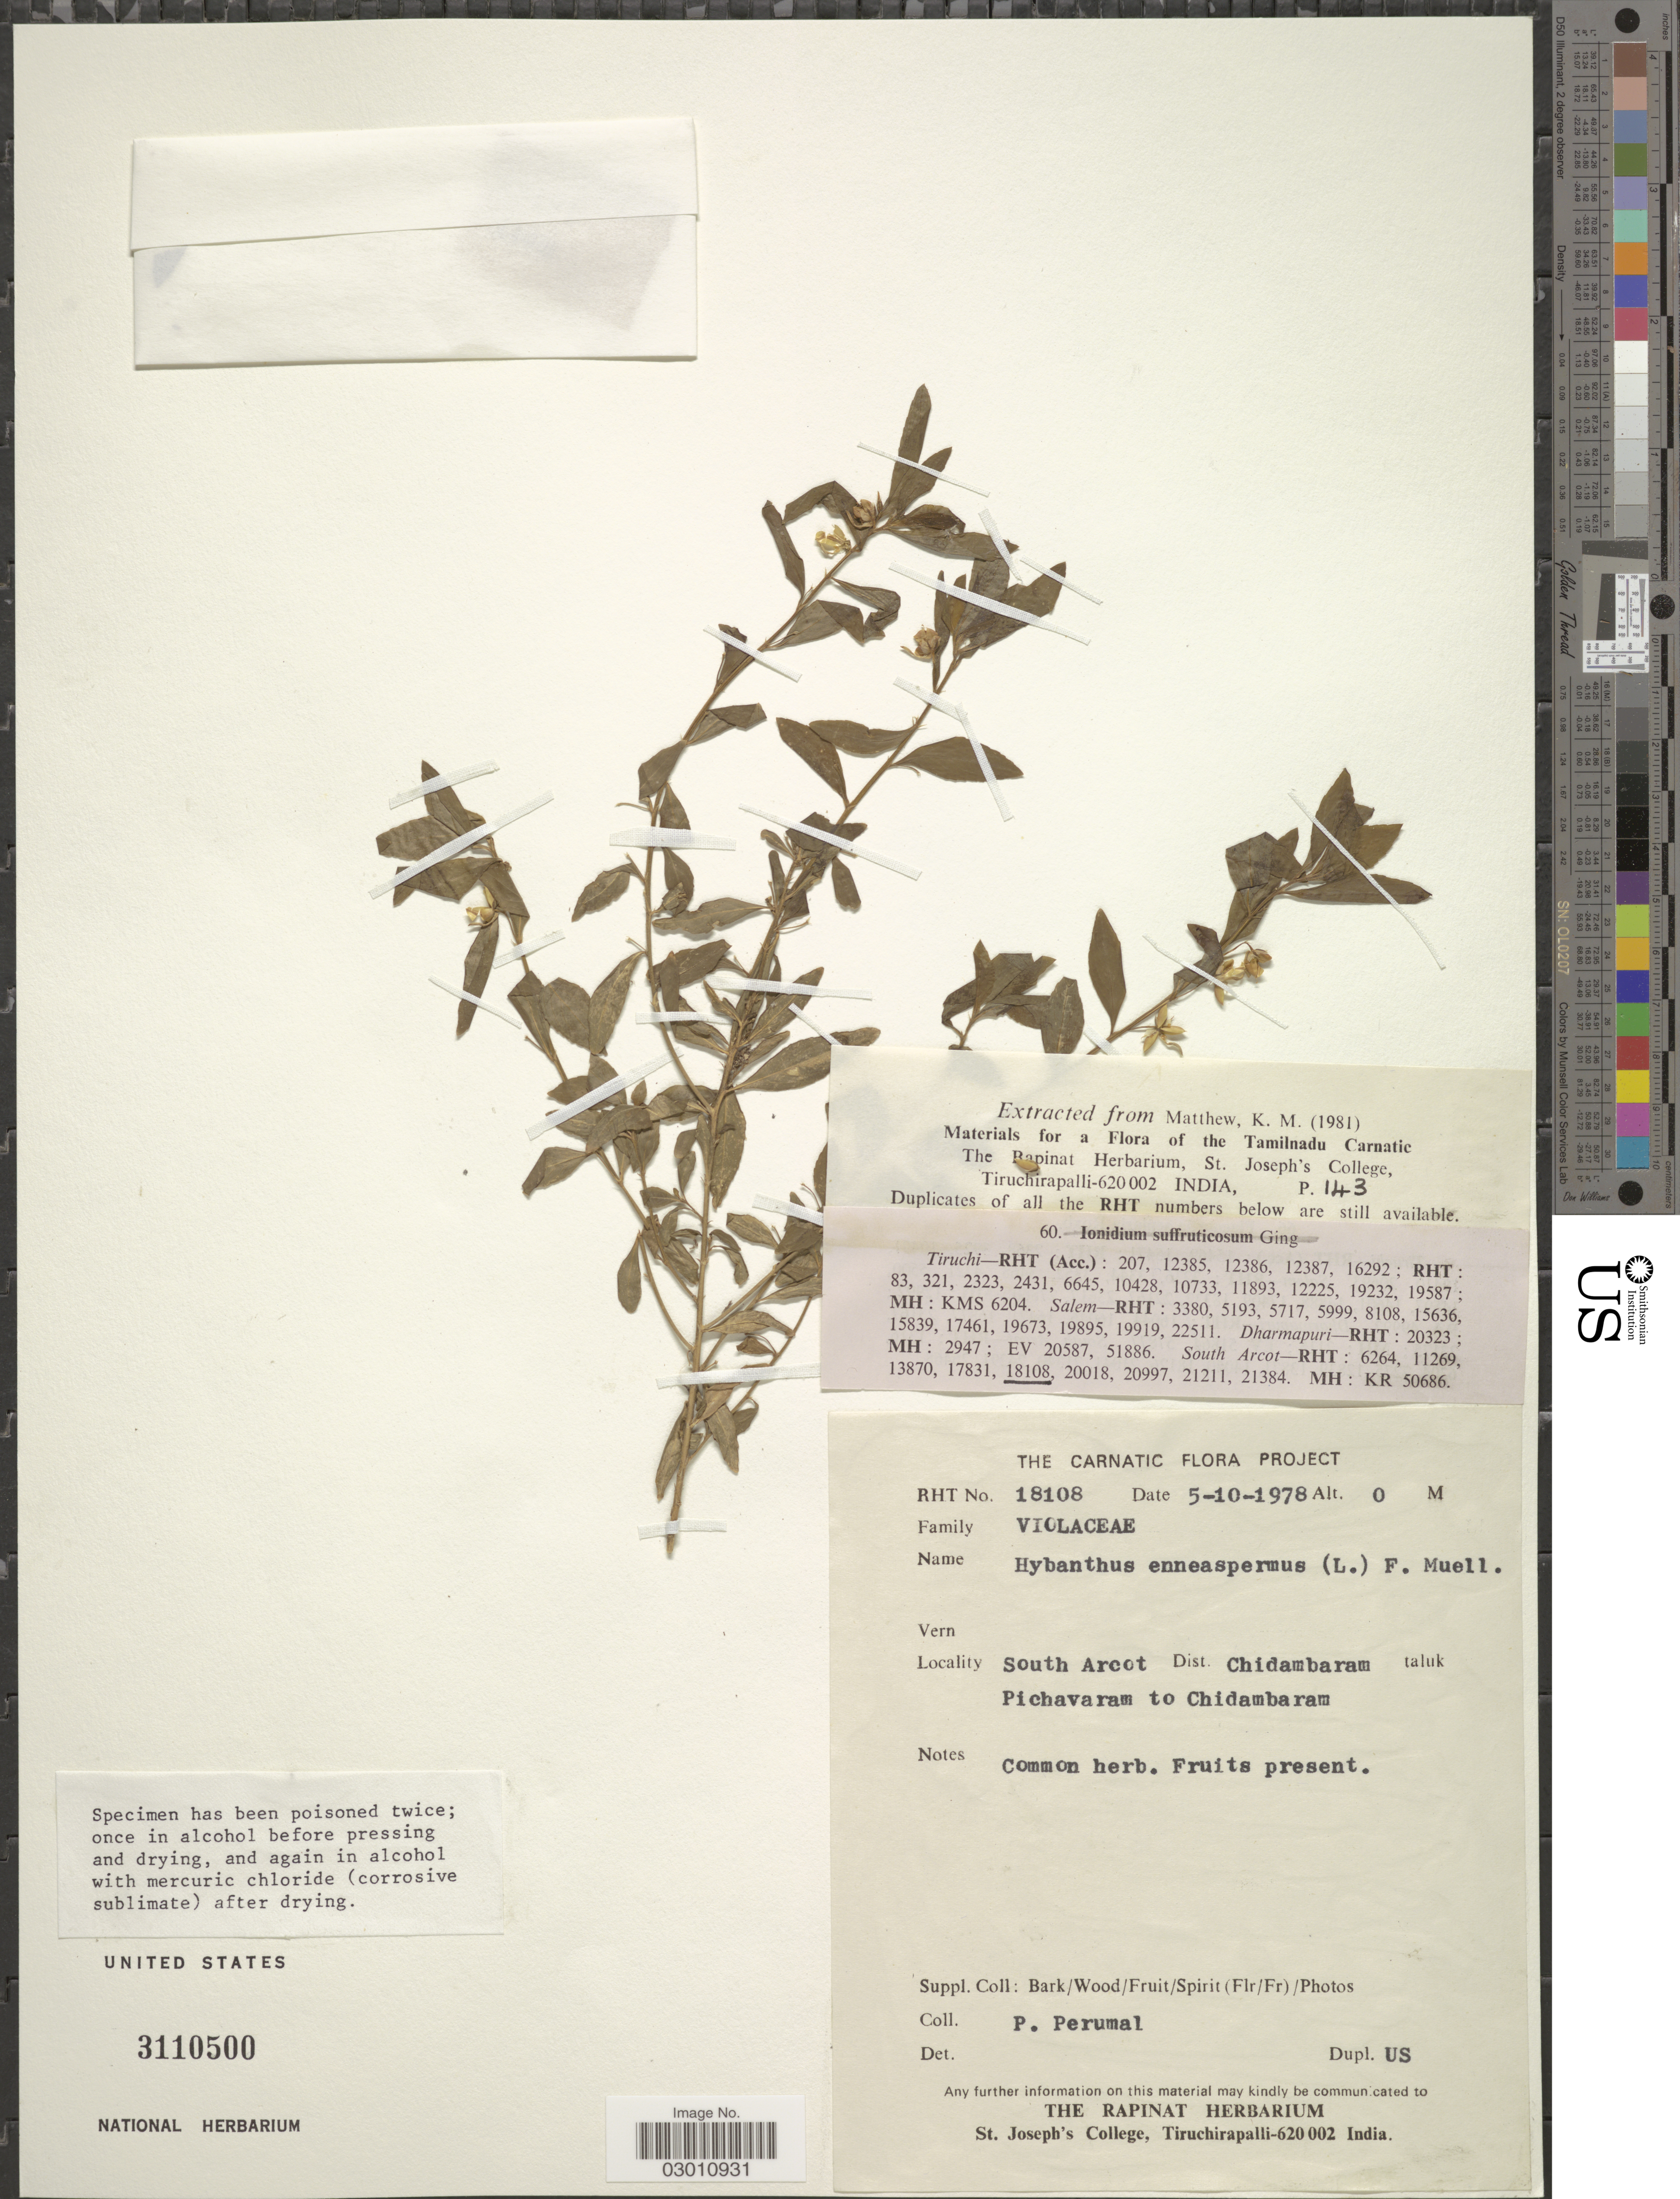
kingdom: Plantae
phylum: Tracheophyta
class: Magnoliopsida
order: Malpighiales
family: Violaceae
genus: Pigea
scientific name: Pigea enneasperma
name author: (L.) P.I. Forst.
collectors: P. Perumal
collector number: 18108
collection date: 1978-10-05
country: India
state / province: Tamil Nadu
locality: The Carnatic. South Arcot Dist. Chidambaram taluk Pichavaram to Chidambaram.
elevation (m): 0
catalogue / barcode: US 3110500